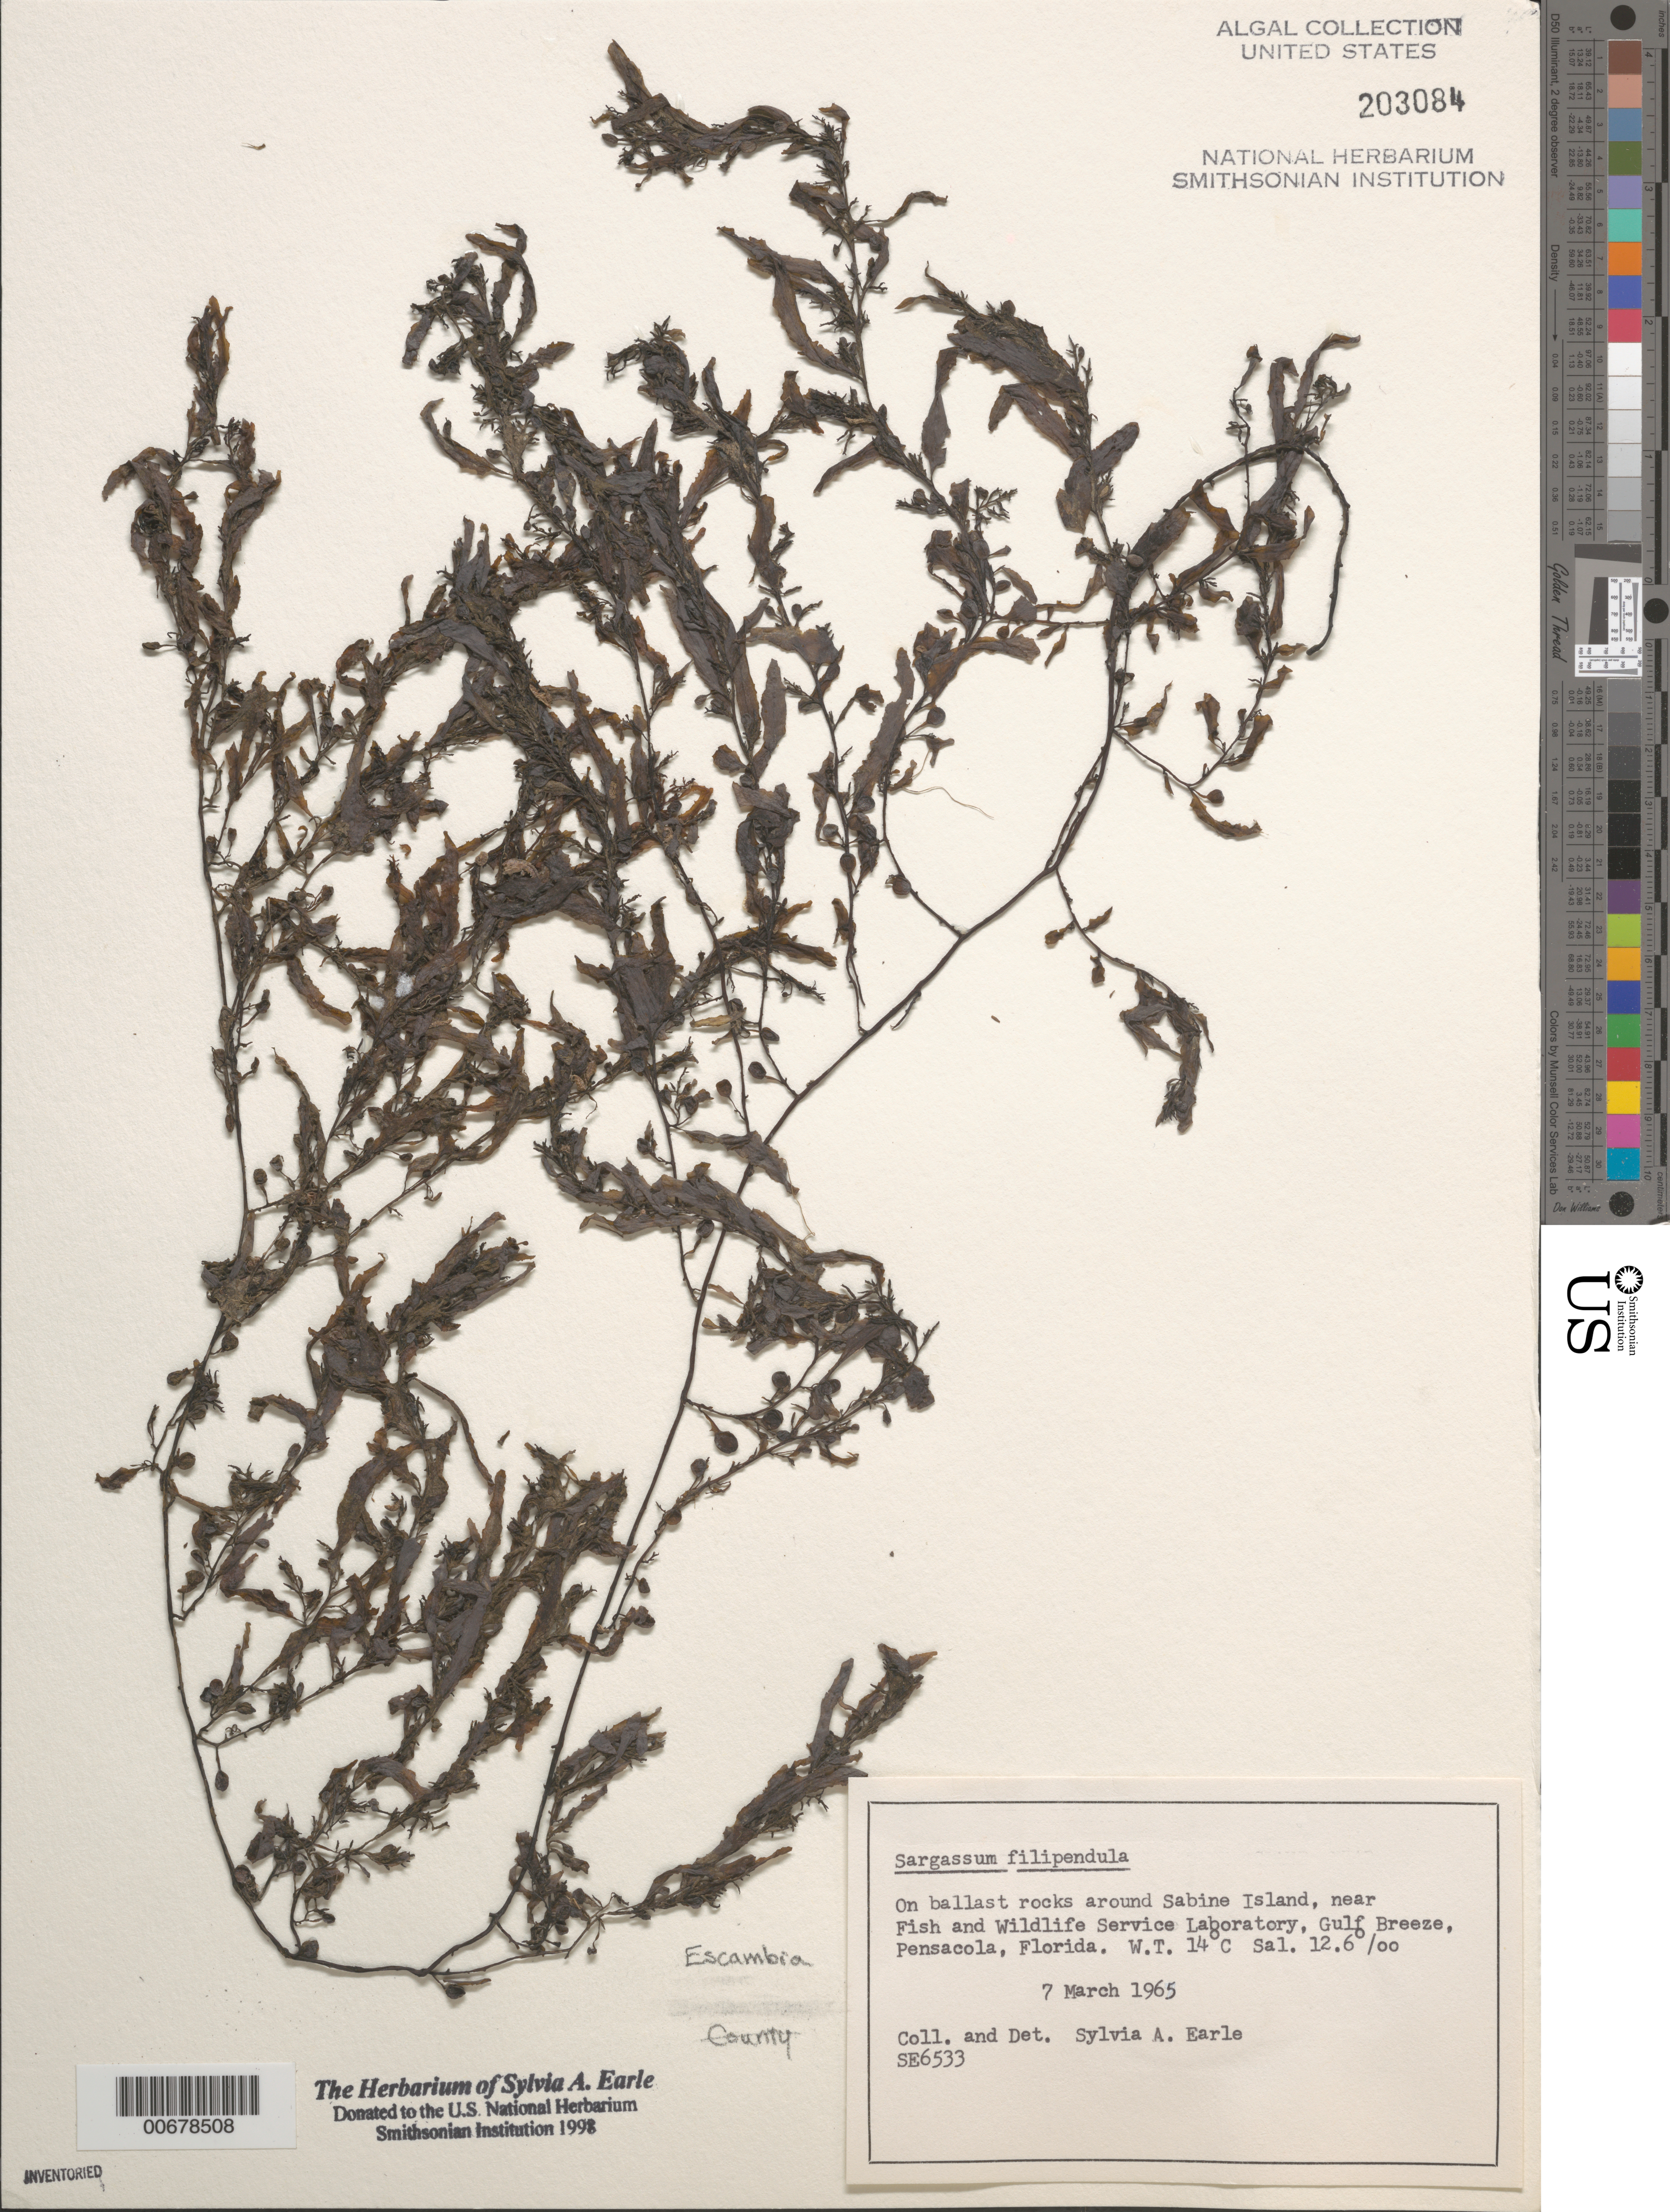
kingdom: Chromista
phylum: Ochrophyta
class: Phaeophyceae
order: Fucales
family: Sargassaceae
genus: Sargassum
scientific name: Sargassum filipendula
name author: C. Agardh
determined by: Earle, S. A.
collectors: S. A. Earle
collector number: SE 6533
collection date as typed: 07 Mar 1965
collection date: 1965-03-07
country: United States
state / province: Florida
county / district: Escambia County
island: Sabine Island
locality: Pensacola, ballast rocks around Sabine Island, near Fish and Wildlife Laboratory, Gulf Breeze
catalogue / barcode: US 203084